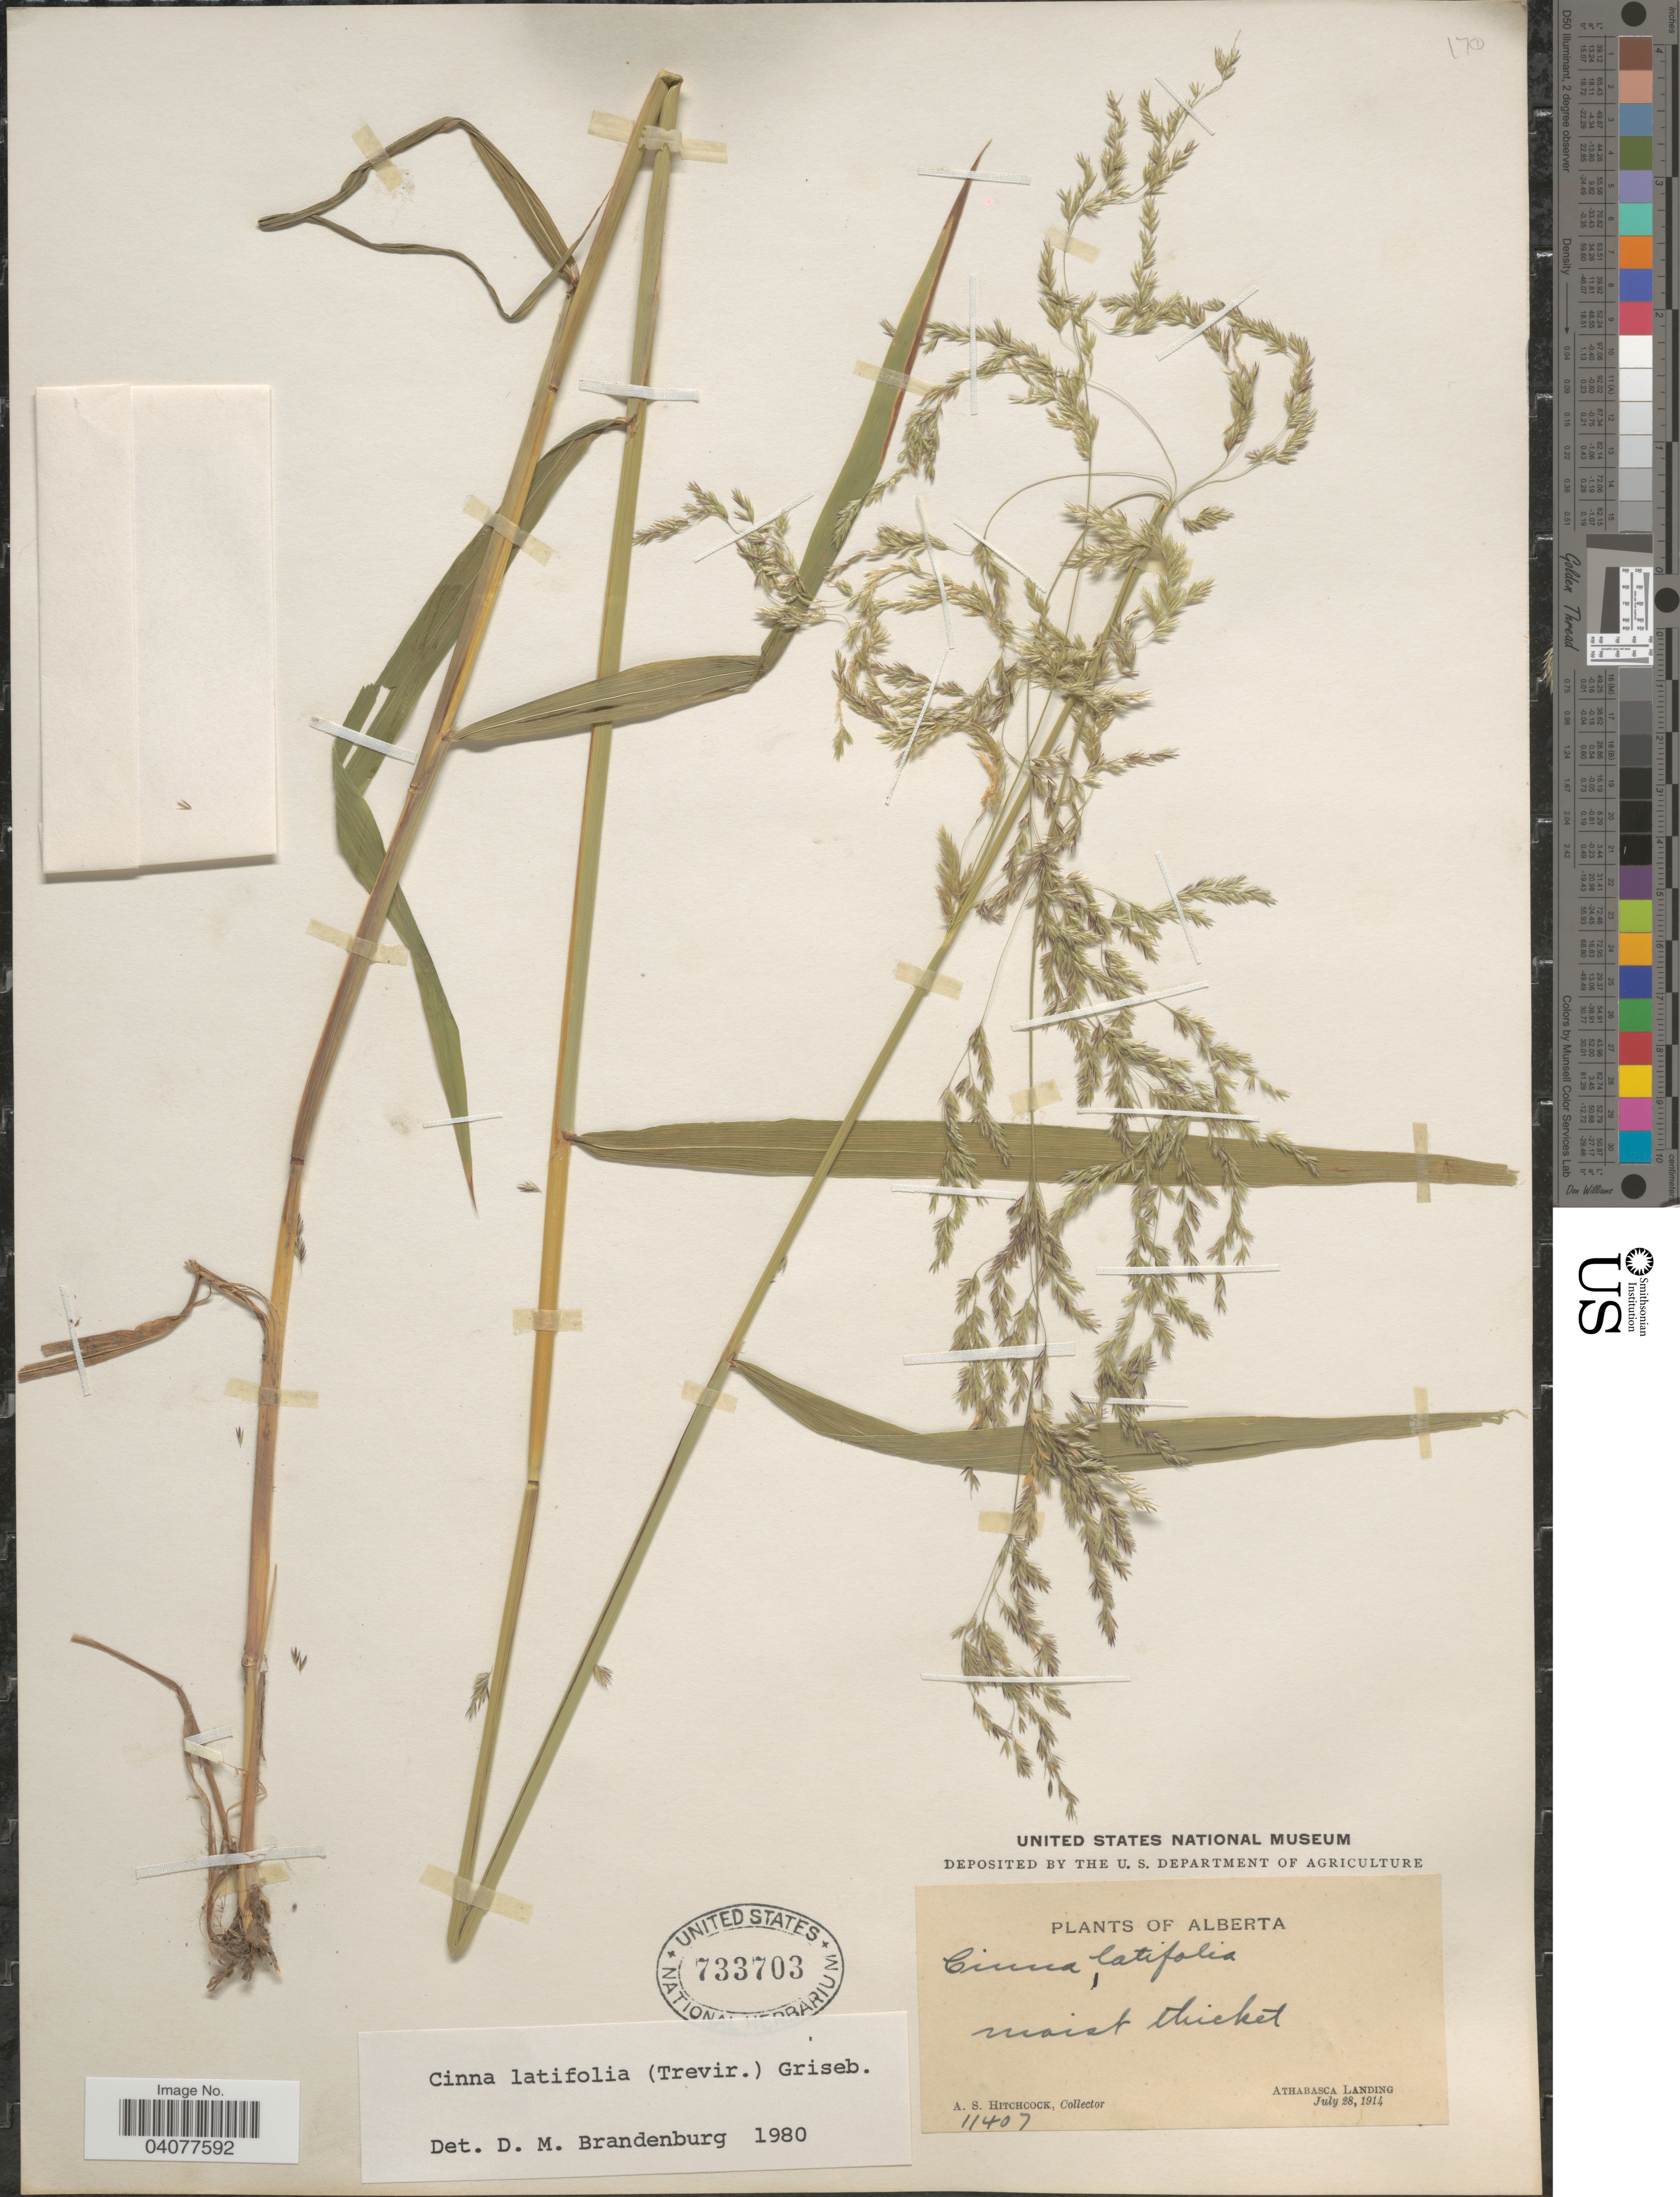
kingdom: Plantae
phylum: Tracheophyta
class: Liliopsida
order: Poales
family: Poaceae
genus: Cinna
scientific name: Cinna latifolia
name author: (Trevir. ex Goeppert) Griseb.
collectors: A. S. Hitchcock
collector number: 11407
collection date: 1914-07-28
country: Canada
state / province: Alberta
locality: Moist thicket. Athabasca Landing.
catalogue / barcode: US 733703